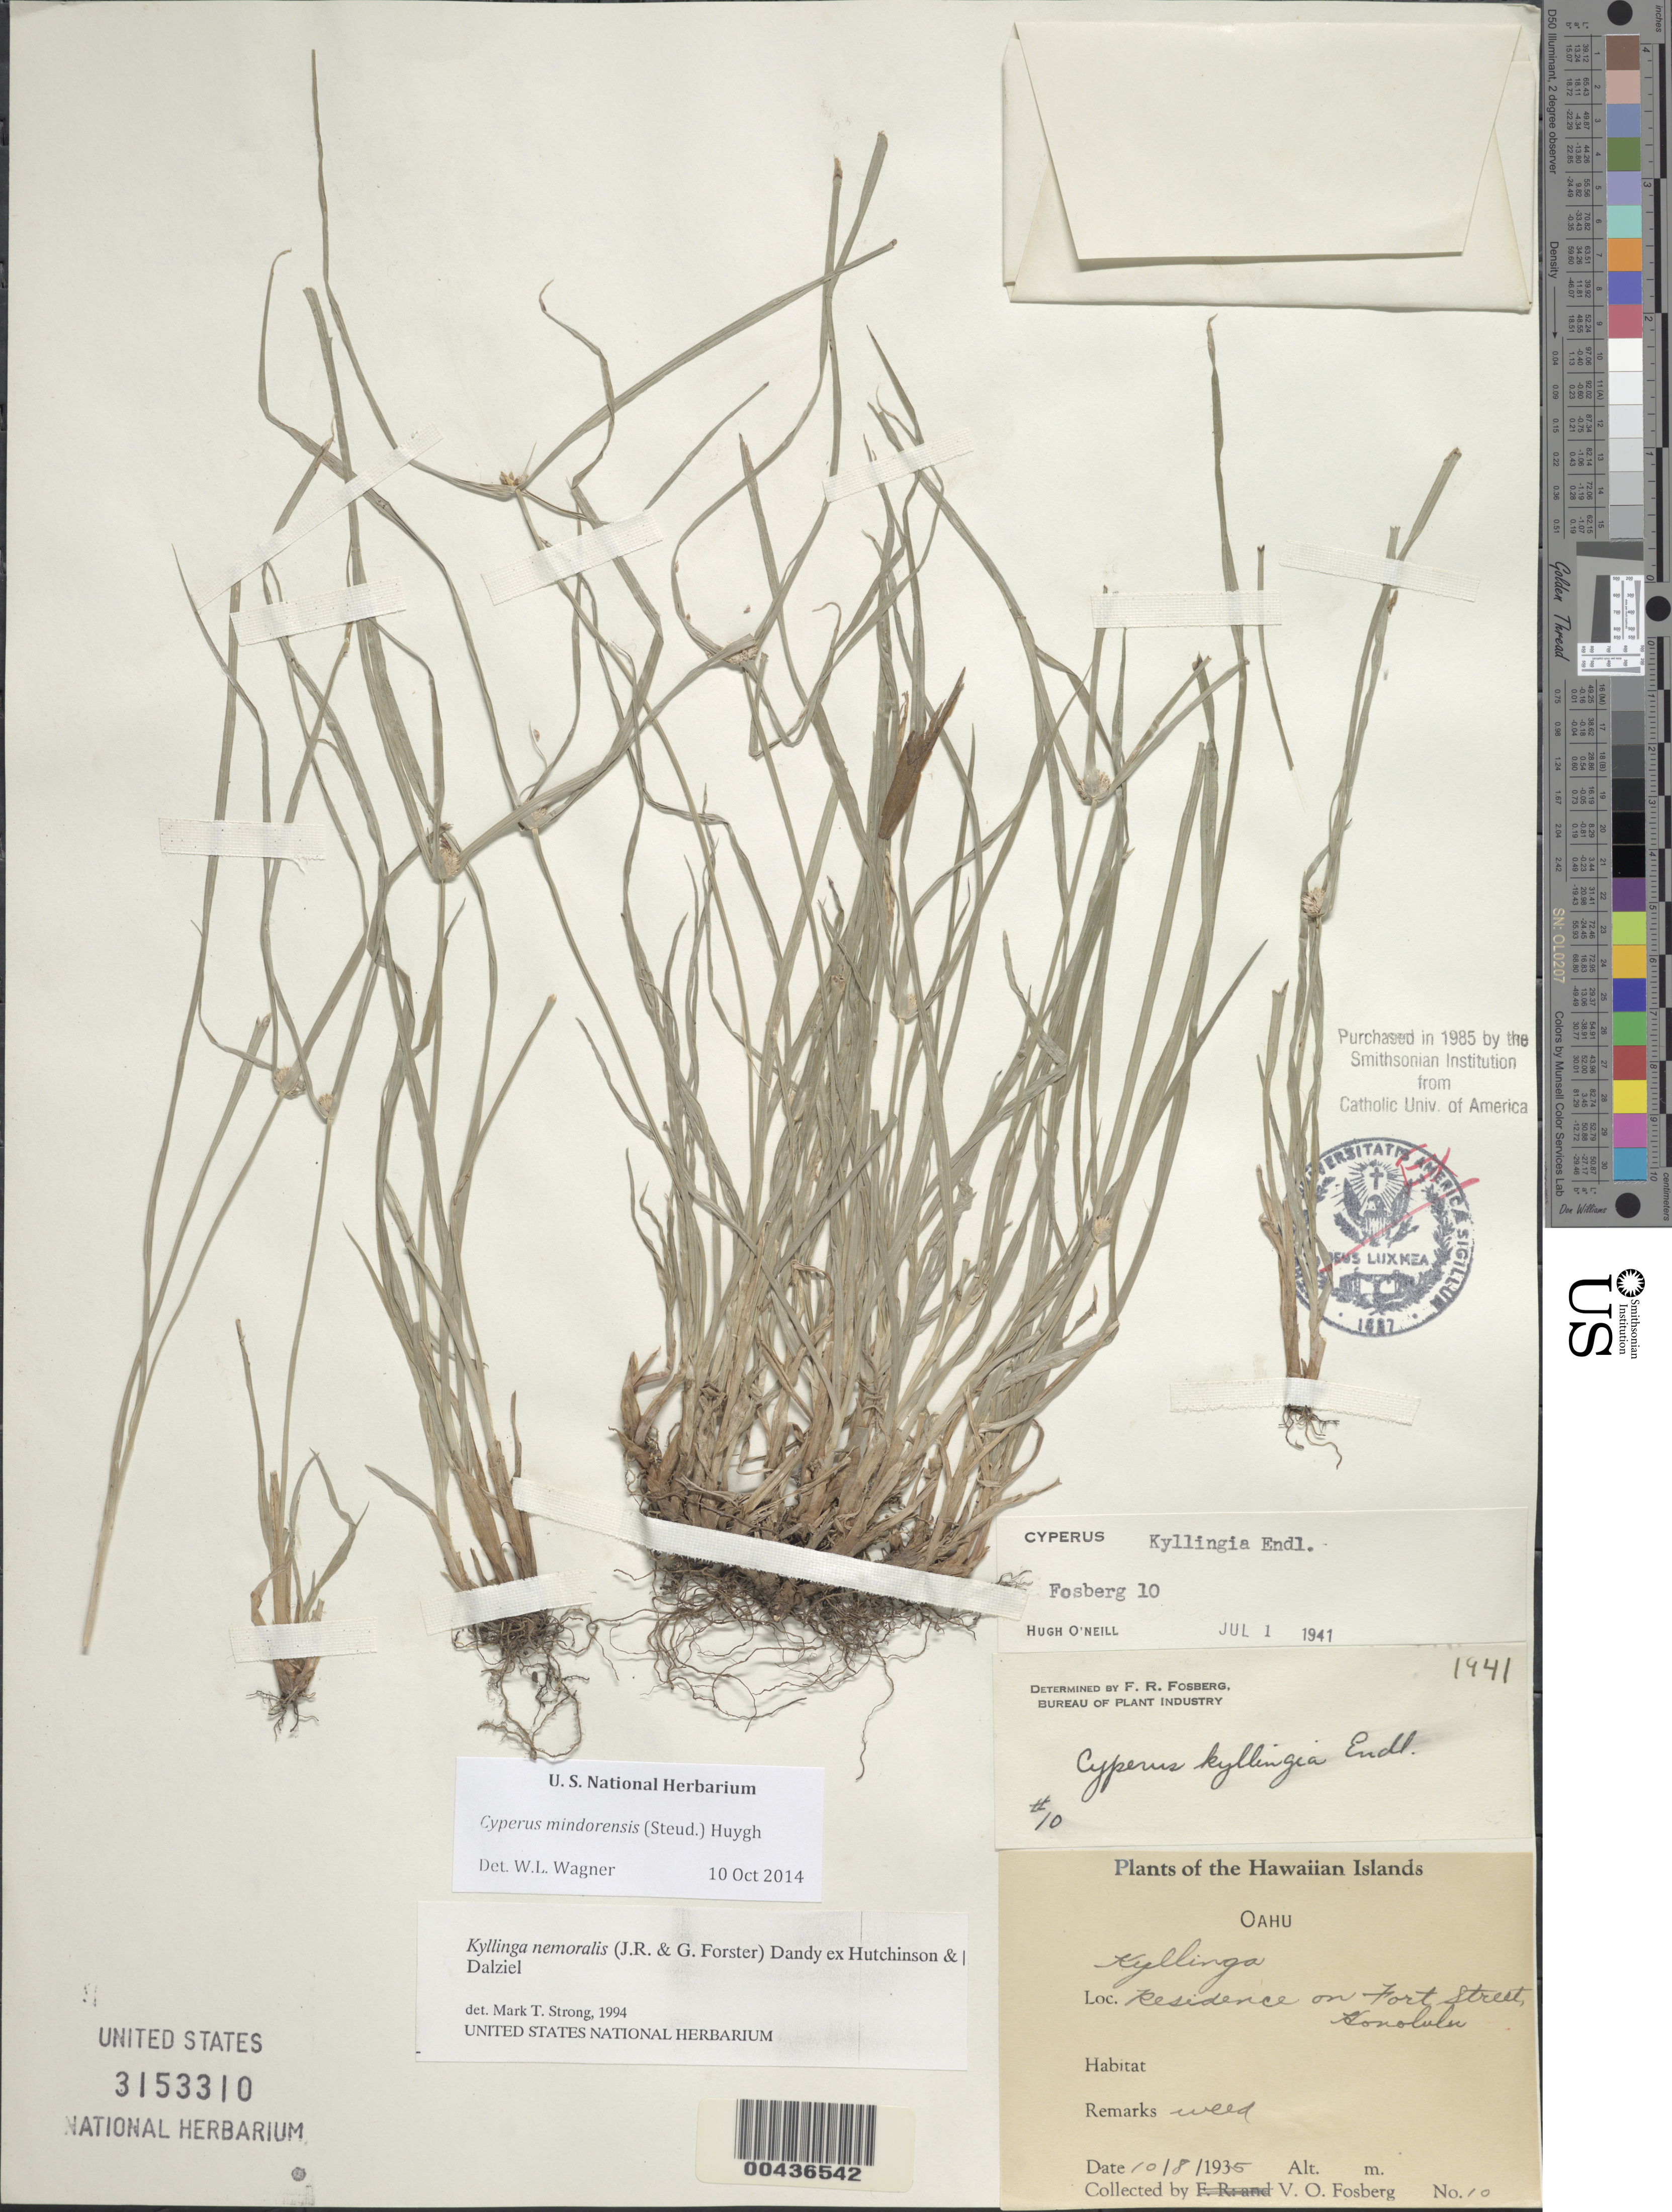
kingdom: Plantae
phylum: Tracheophyta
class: Liliopsida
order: Poales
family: Cyperaceae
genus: Cyperus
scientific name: Cyperus mindorensis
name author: (Steud.) Huygh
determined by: Wagner, W. L., (BOT), Smithsonian Institution - National Museum of Natural History (UNITED STATES)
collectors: V. O. Fosberg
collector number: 10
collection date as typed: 8 Oct 1935 or 10 Aug 1935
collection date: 1935-08-10 or 1935-10-08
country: United States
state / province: Hawaii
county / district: Honolulu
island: Oahu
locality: residence on Fort Street, Honolulu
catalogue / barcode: US 3153310